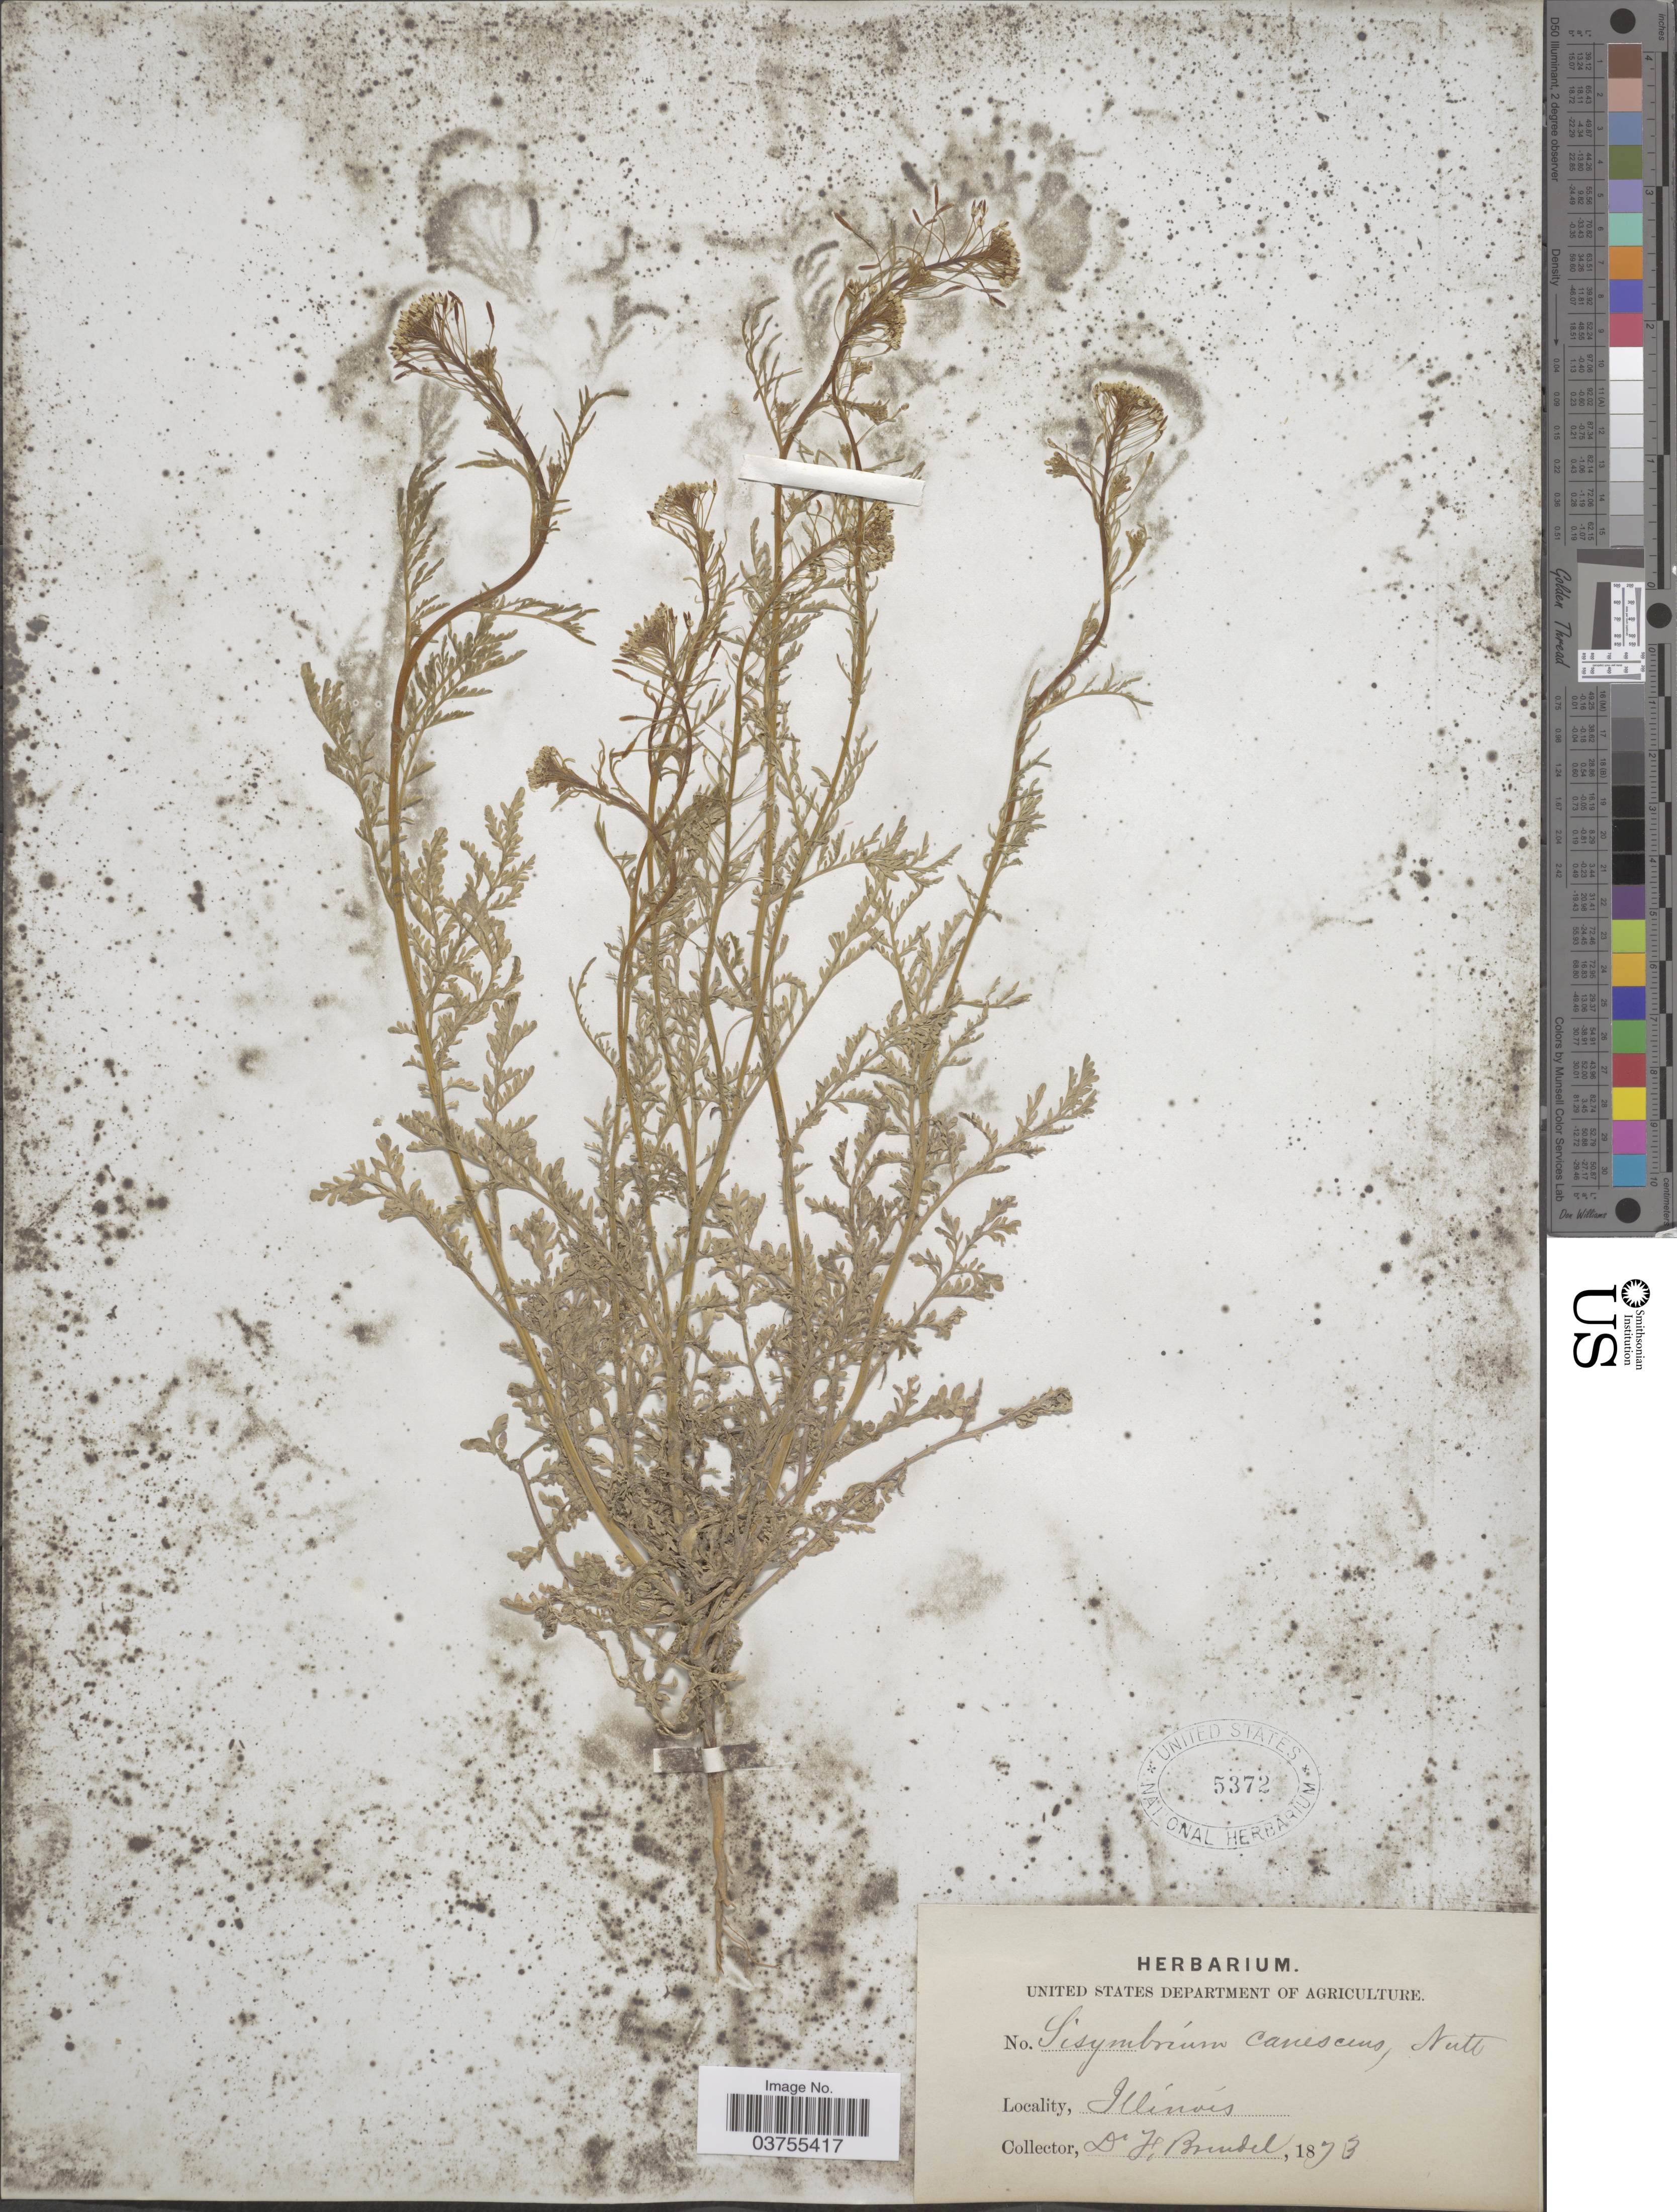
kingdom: Plantae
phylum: Tracheophyta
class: Magnoliopsida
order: Brassicales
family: Brassicaceae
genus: Descurainia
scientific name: Descurainia sophia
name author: (L.) Webb ex Prantl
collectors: F. Brendel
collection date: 1873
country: United States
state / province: Illinois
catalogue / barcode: US 5372